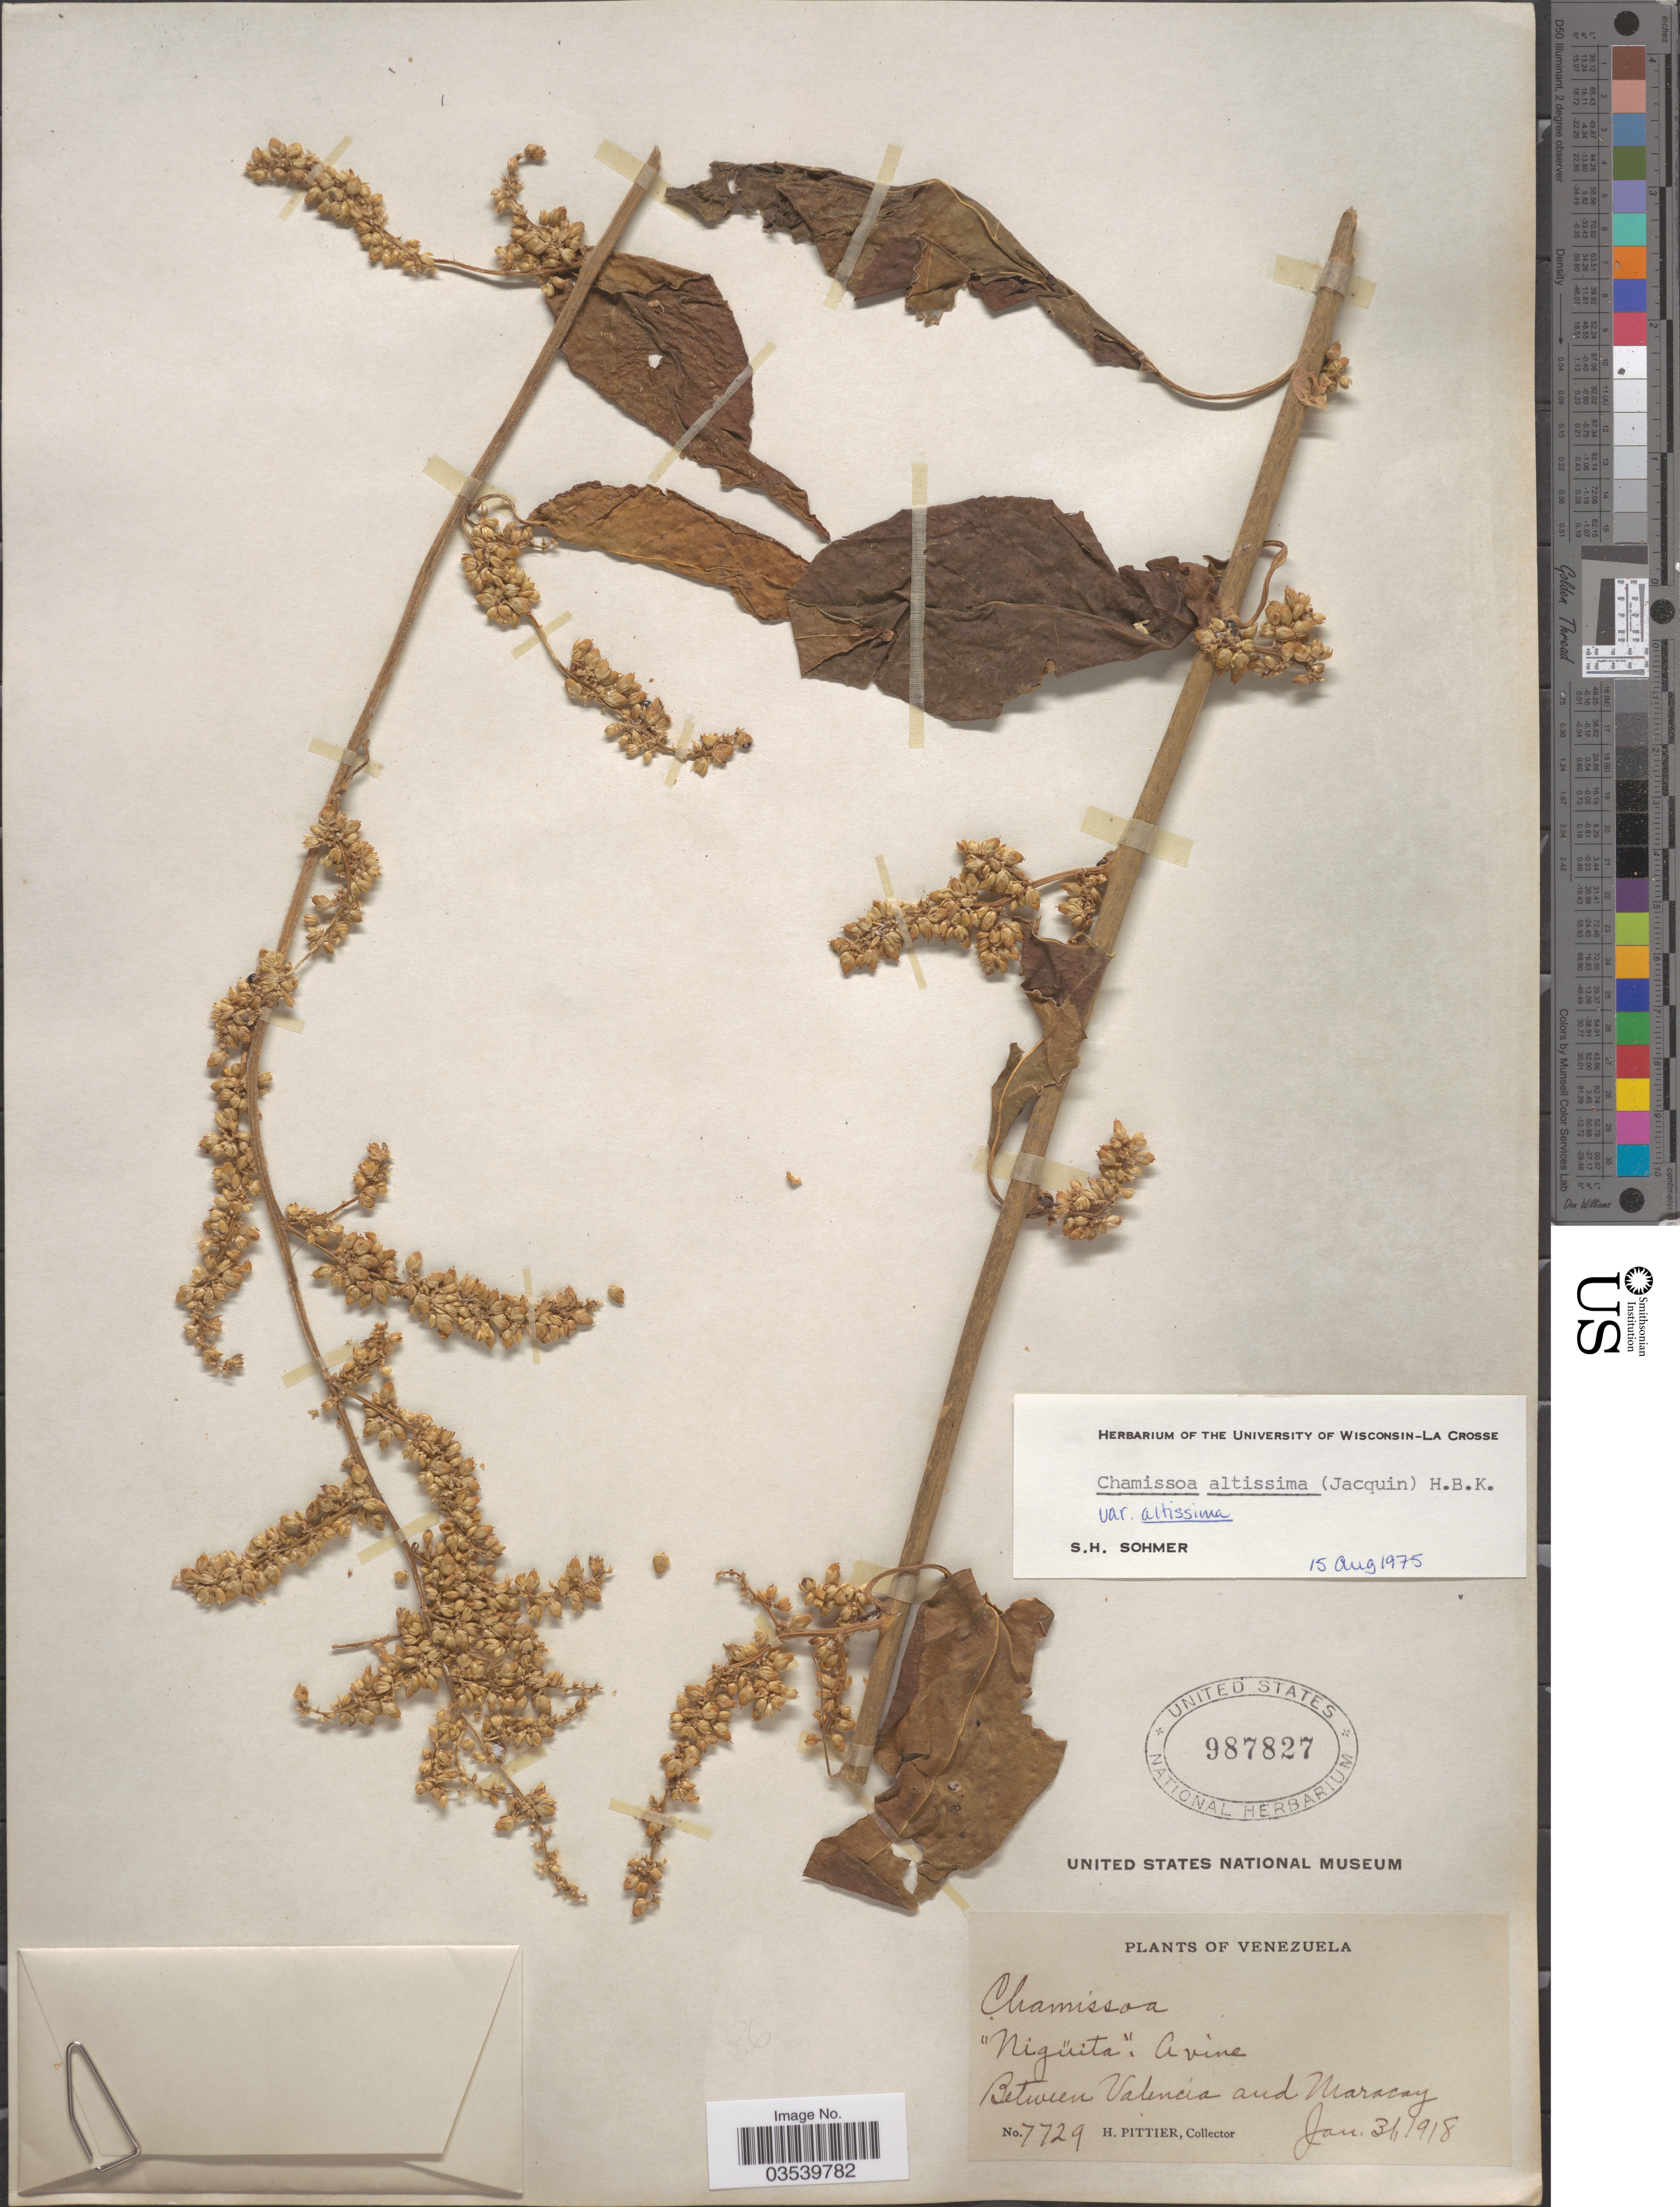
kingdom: Plantae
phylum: Tracheophyta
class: Magnoliopsida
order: Caryophyllales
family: Amaranthaceae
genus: Chamissoa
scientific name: Chamissoa altissima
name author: (Jacq.) Kunth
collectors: H. F. Pittier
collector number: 7729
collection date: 1918-01-31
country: Venezuela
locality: Between Valencia and Maracay.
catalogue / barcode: US 987827